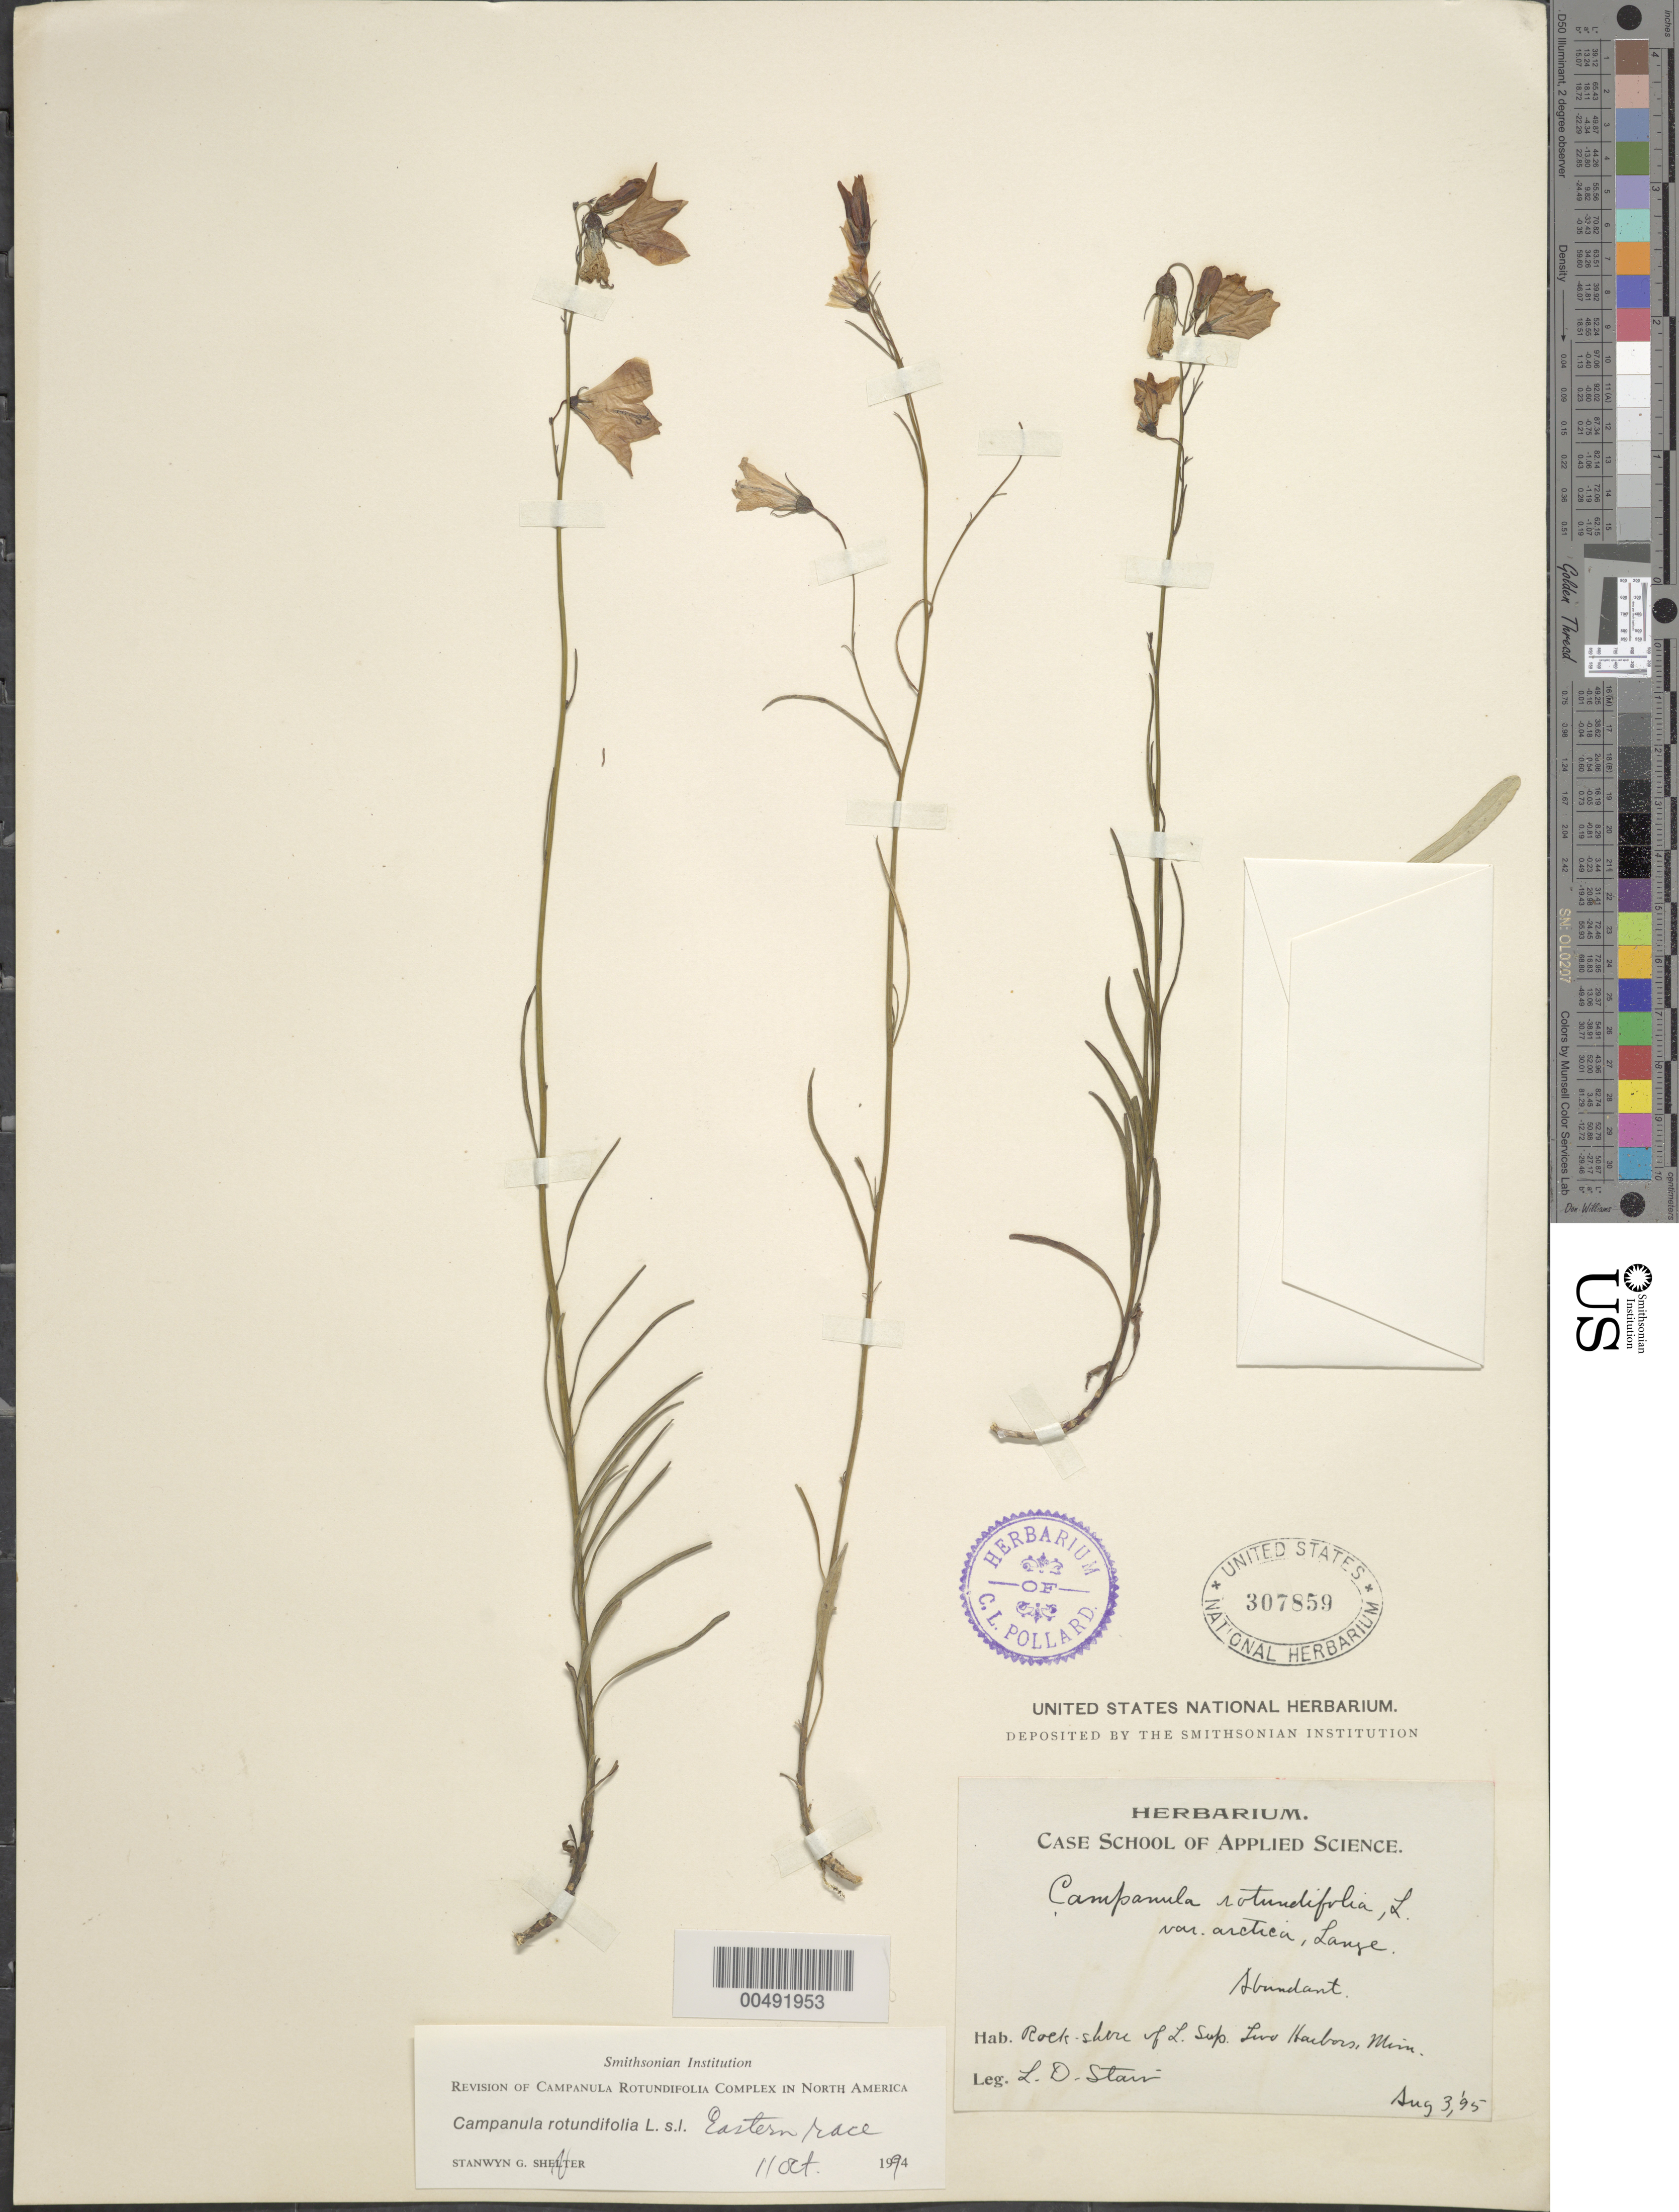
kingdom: Plantae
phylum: Tracheophyta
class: Magnoliopsida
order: Asterales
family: Campanulaceae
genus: Campanula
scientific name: Campanula rotundifolia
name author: L.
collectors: L. Stair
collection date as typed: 03 Aug 1895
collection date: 1895-08-03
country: United States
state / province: Minnesota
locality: shore of Lake Superior, Two Harbors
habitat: rock shore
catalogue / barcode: US 307859